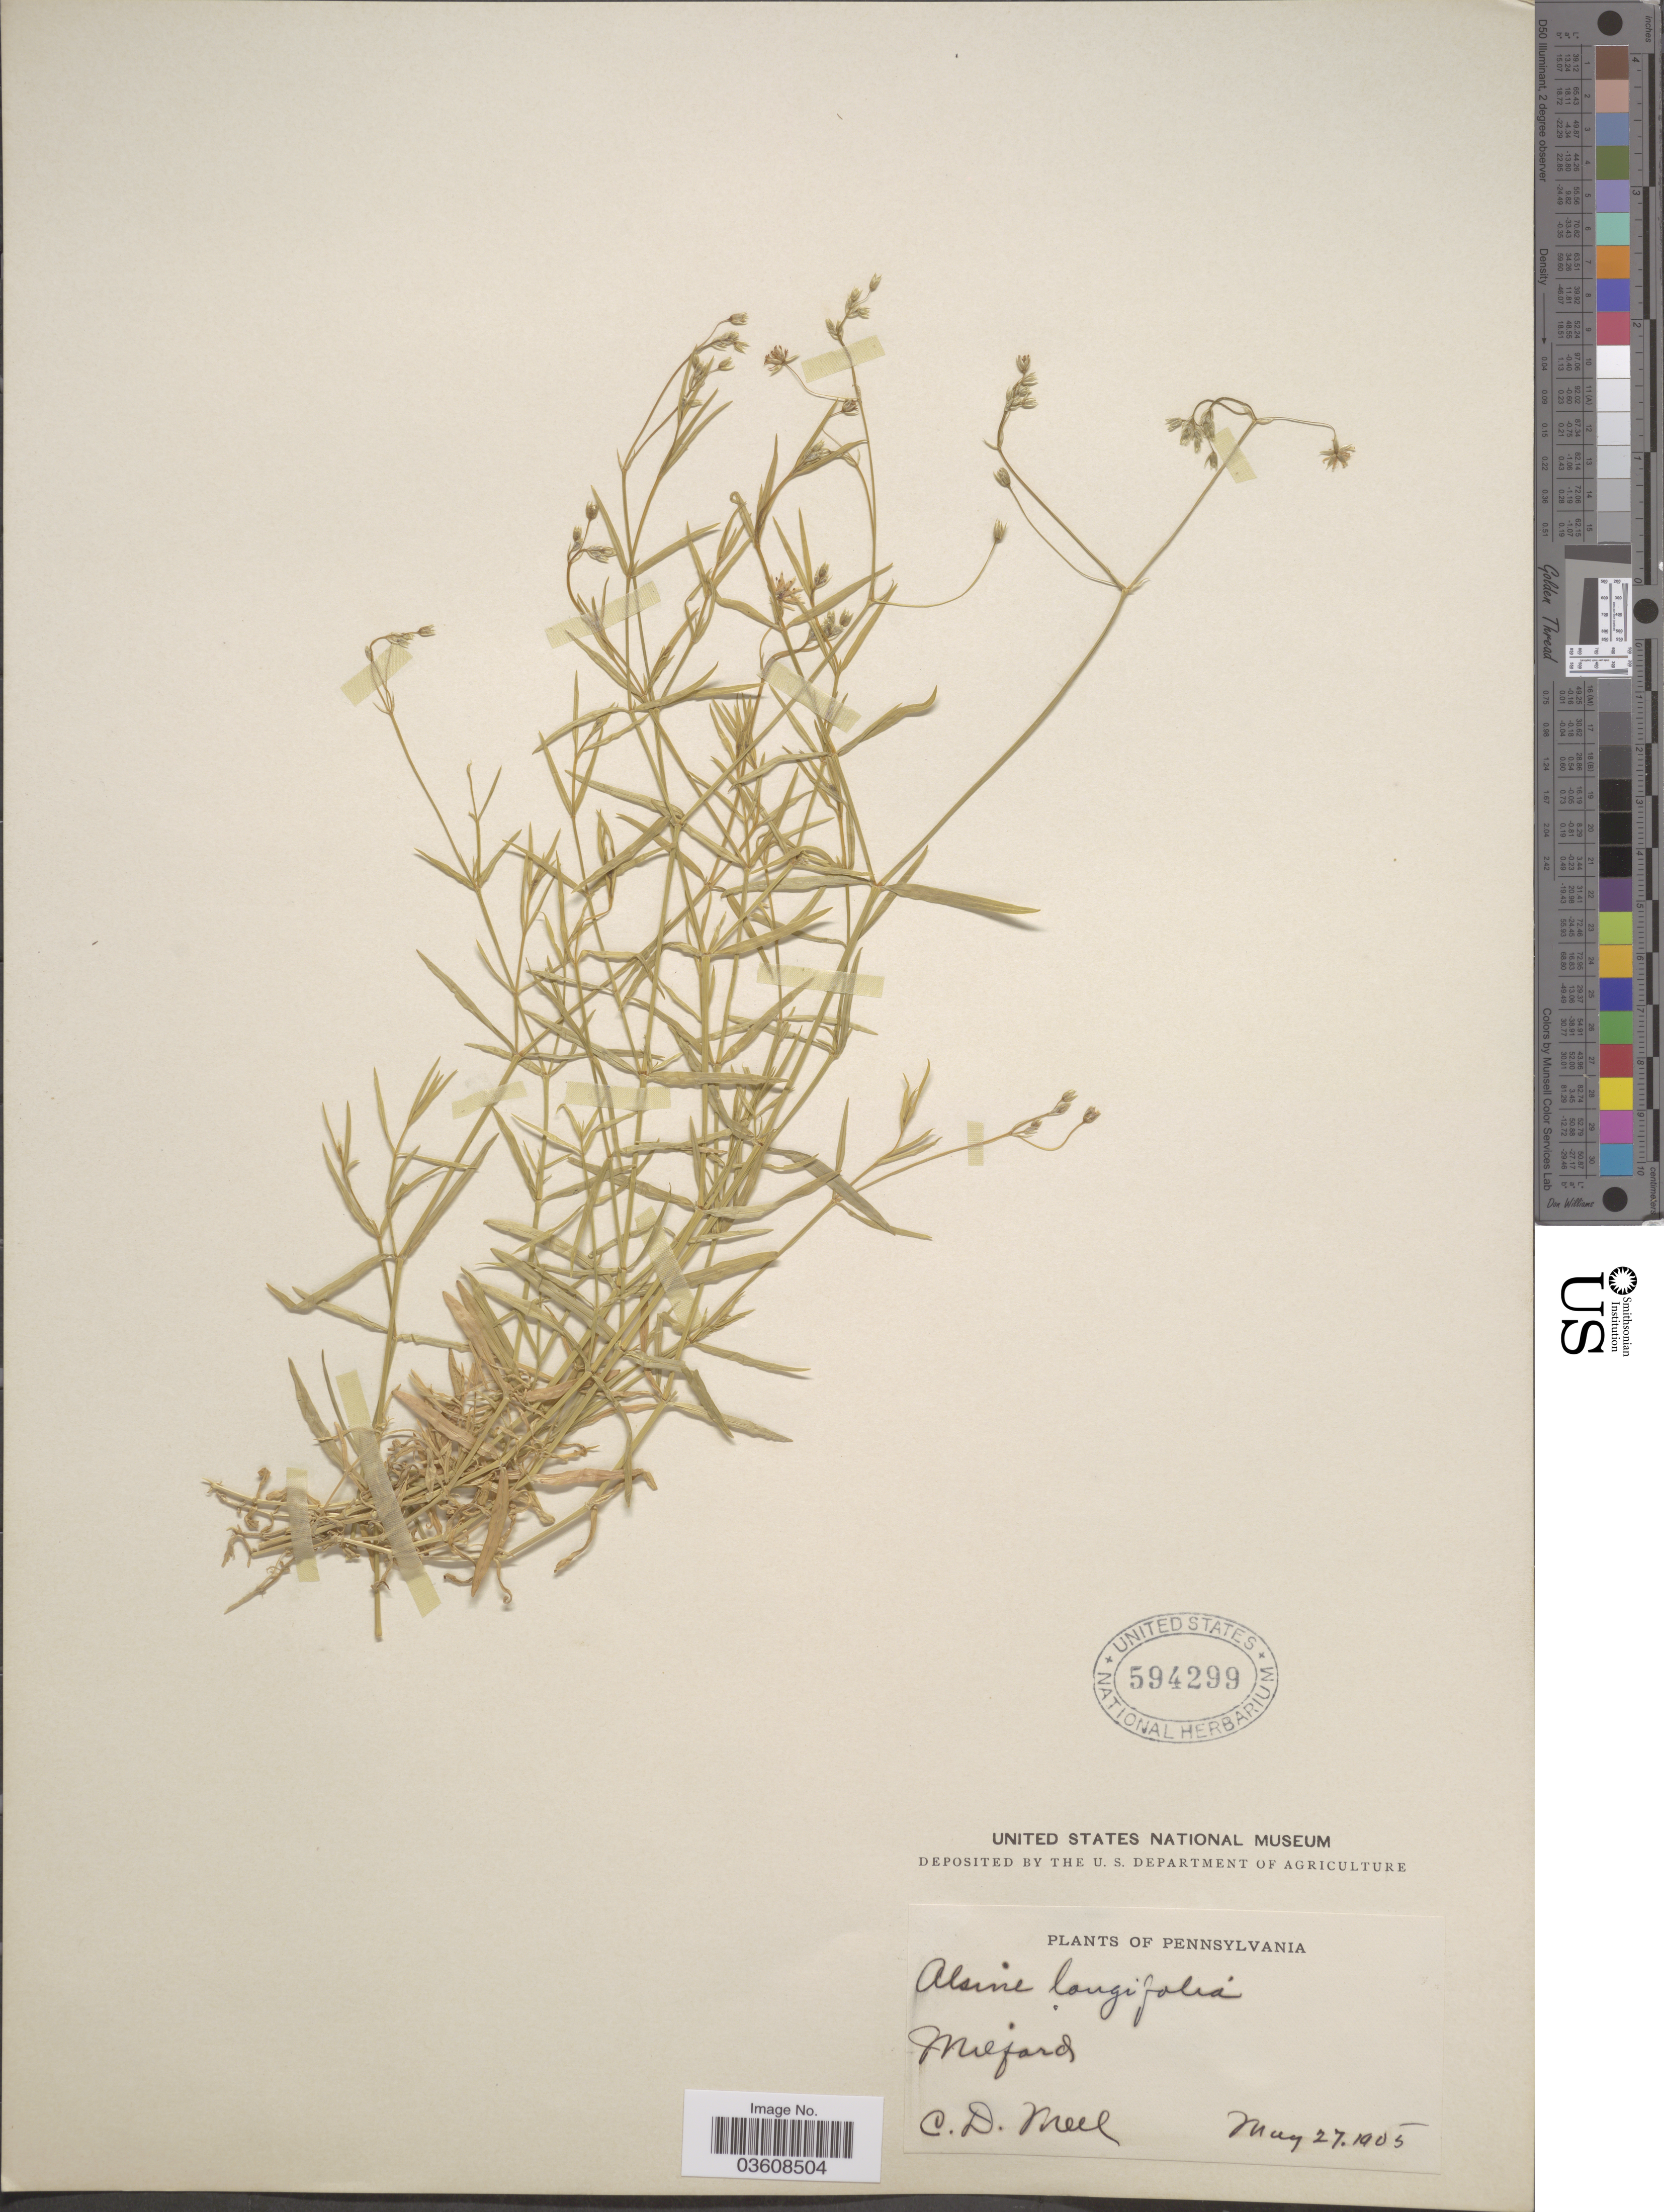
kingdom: Plantae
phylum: Tracheophyta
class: Magnoliopsida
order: Caryophyllales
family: Caryophyllaceae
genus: Stellaria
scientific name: Stellaria longifolia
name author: Muhl. ex Willd.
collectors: C. D. Mell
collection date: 1905-05-27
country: United States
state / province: Pennsylvania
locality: Milford.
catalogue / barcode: US 594299